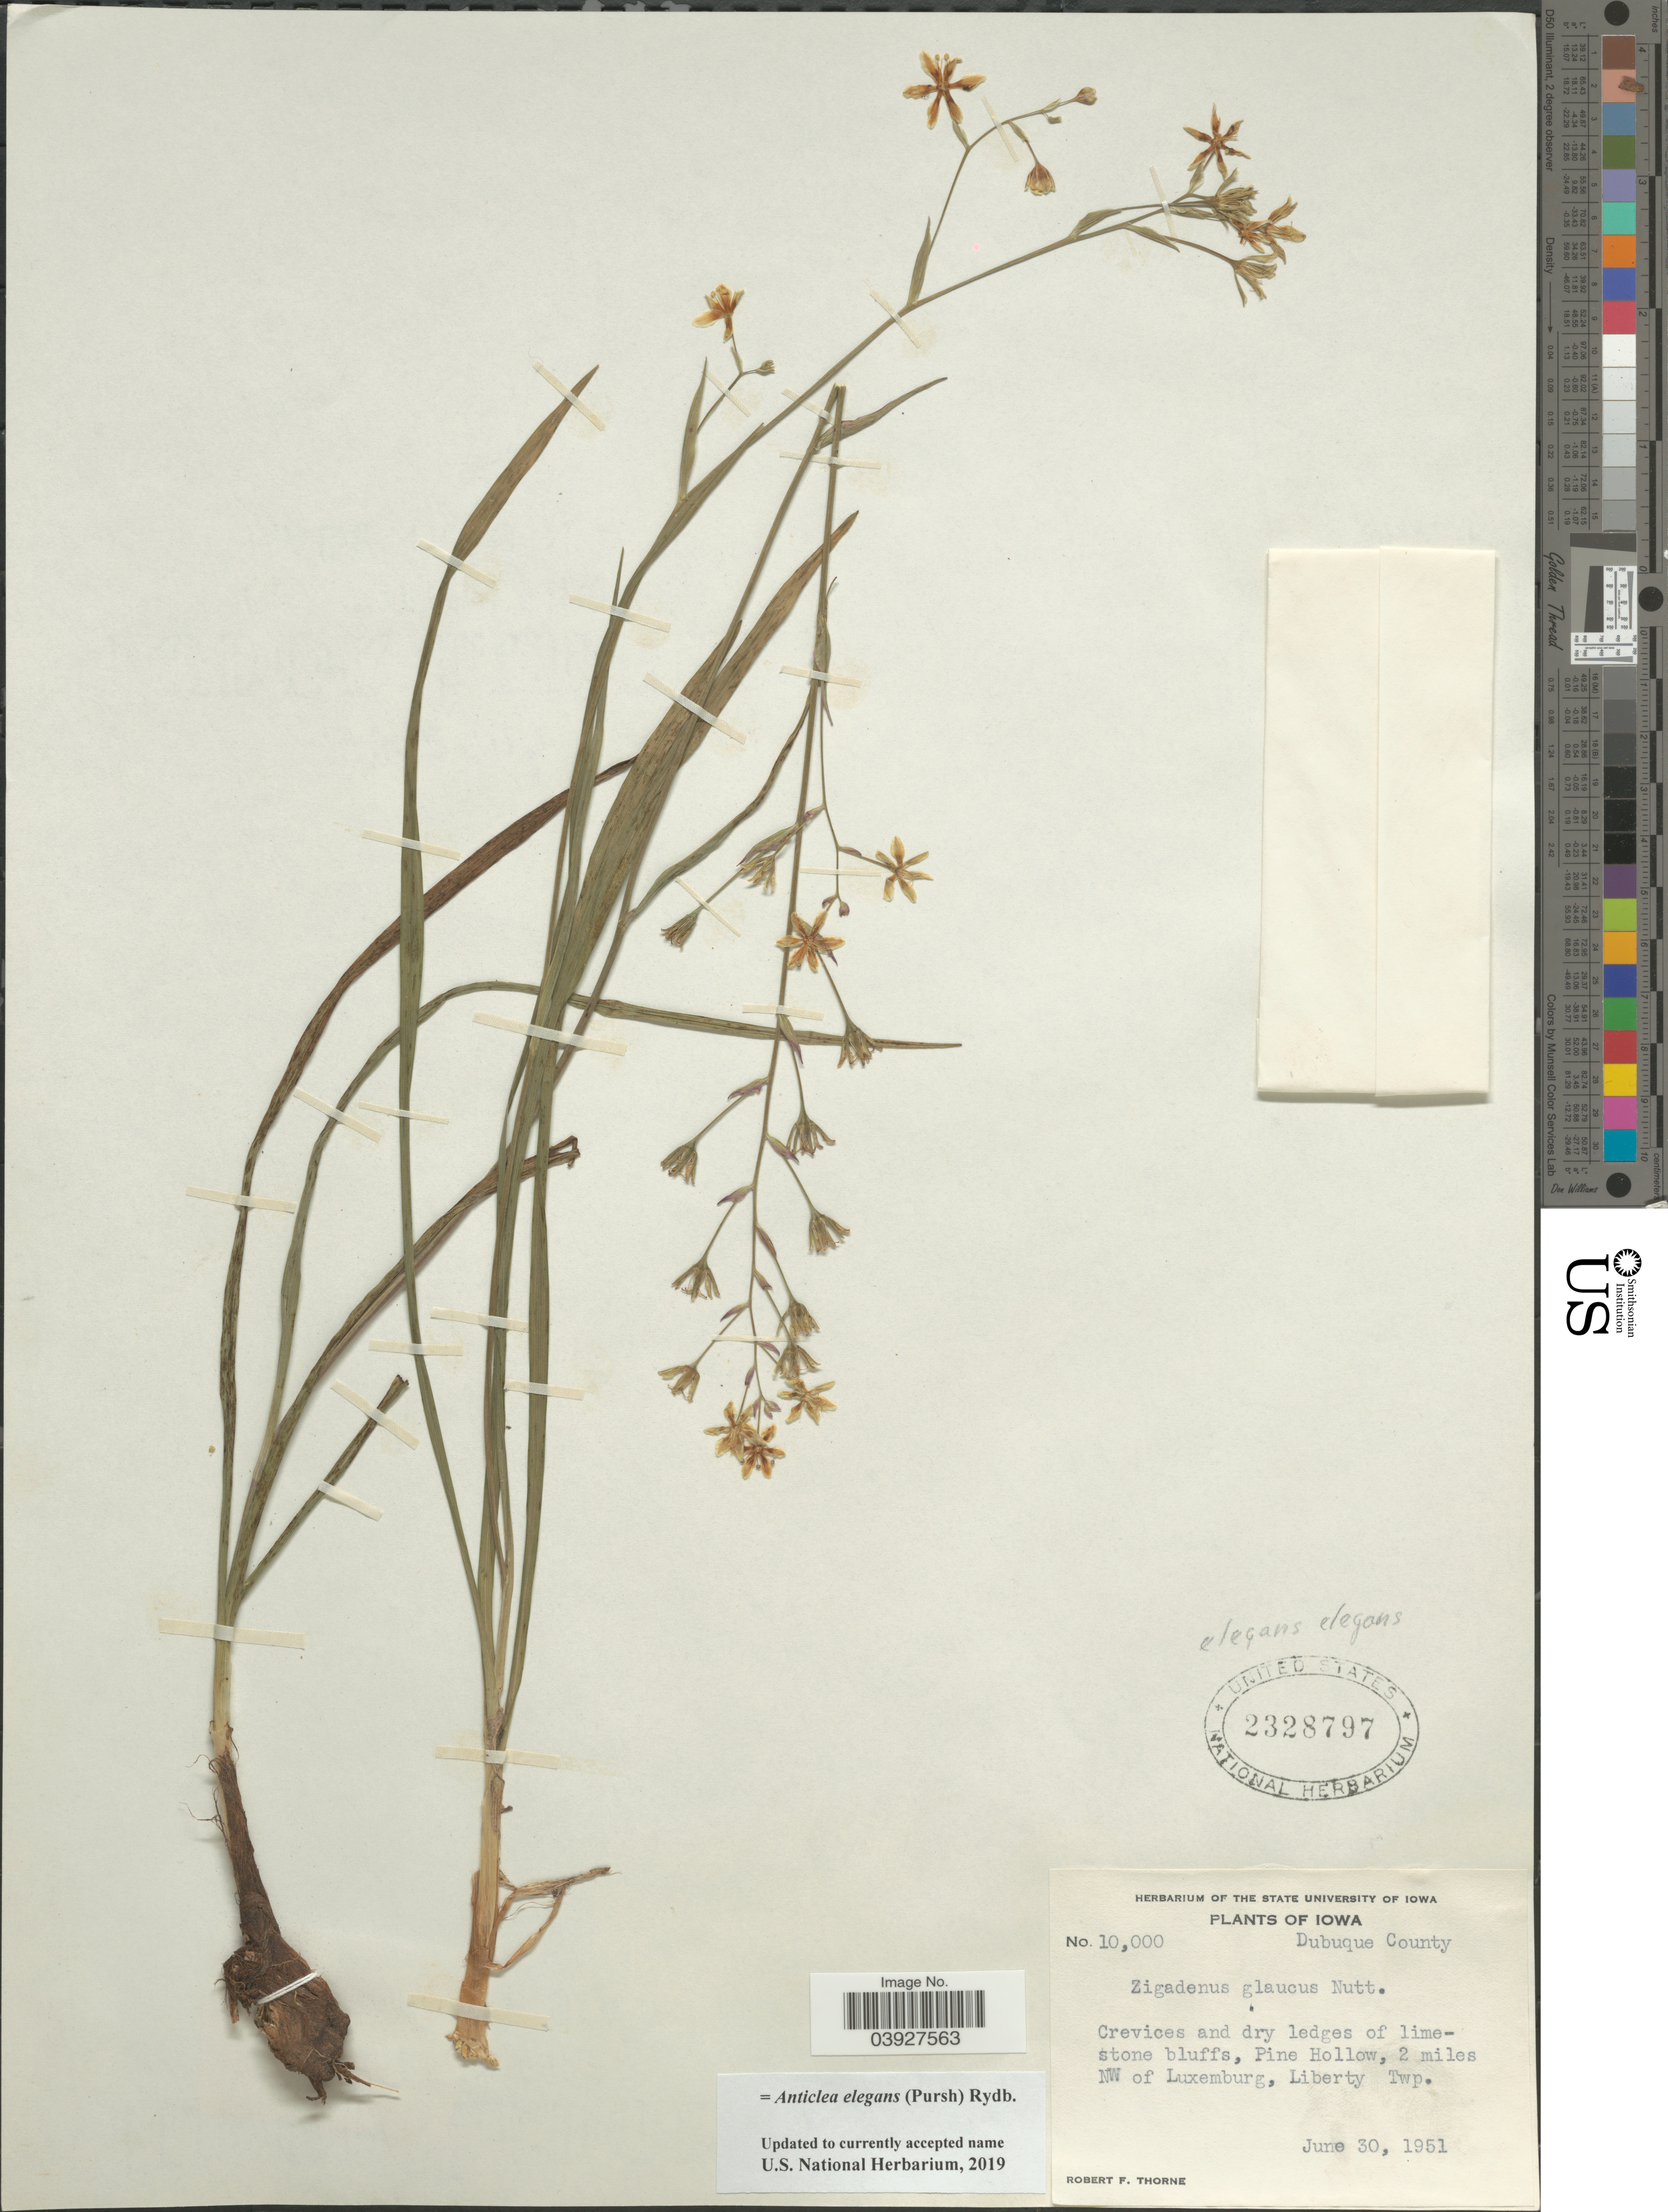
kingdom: Plantae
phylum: Tracheophyta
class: Liliopsida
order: Liliales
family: Melanthiaceae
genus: Anticlea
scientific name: Anticlea elegans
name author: (Pursh) Rydb.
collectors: R. F. Thorne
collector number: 10000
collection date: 1951-06-30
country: United States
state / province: Iowa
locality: Dubuque County. Crevices and dry ledges of limestone bluffs, Pine Hollow, 2 miles NW of Luxemburg, Liberty Twp.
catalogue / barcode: US 2328797